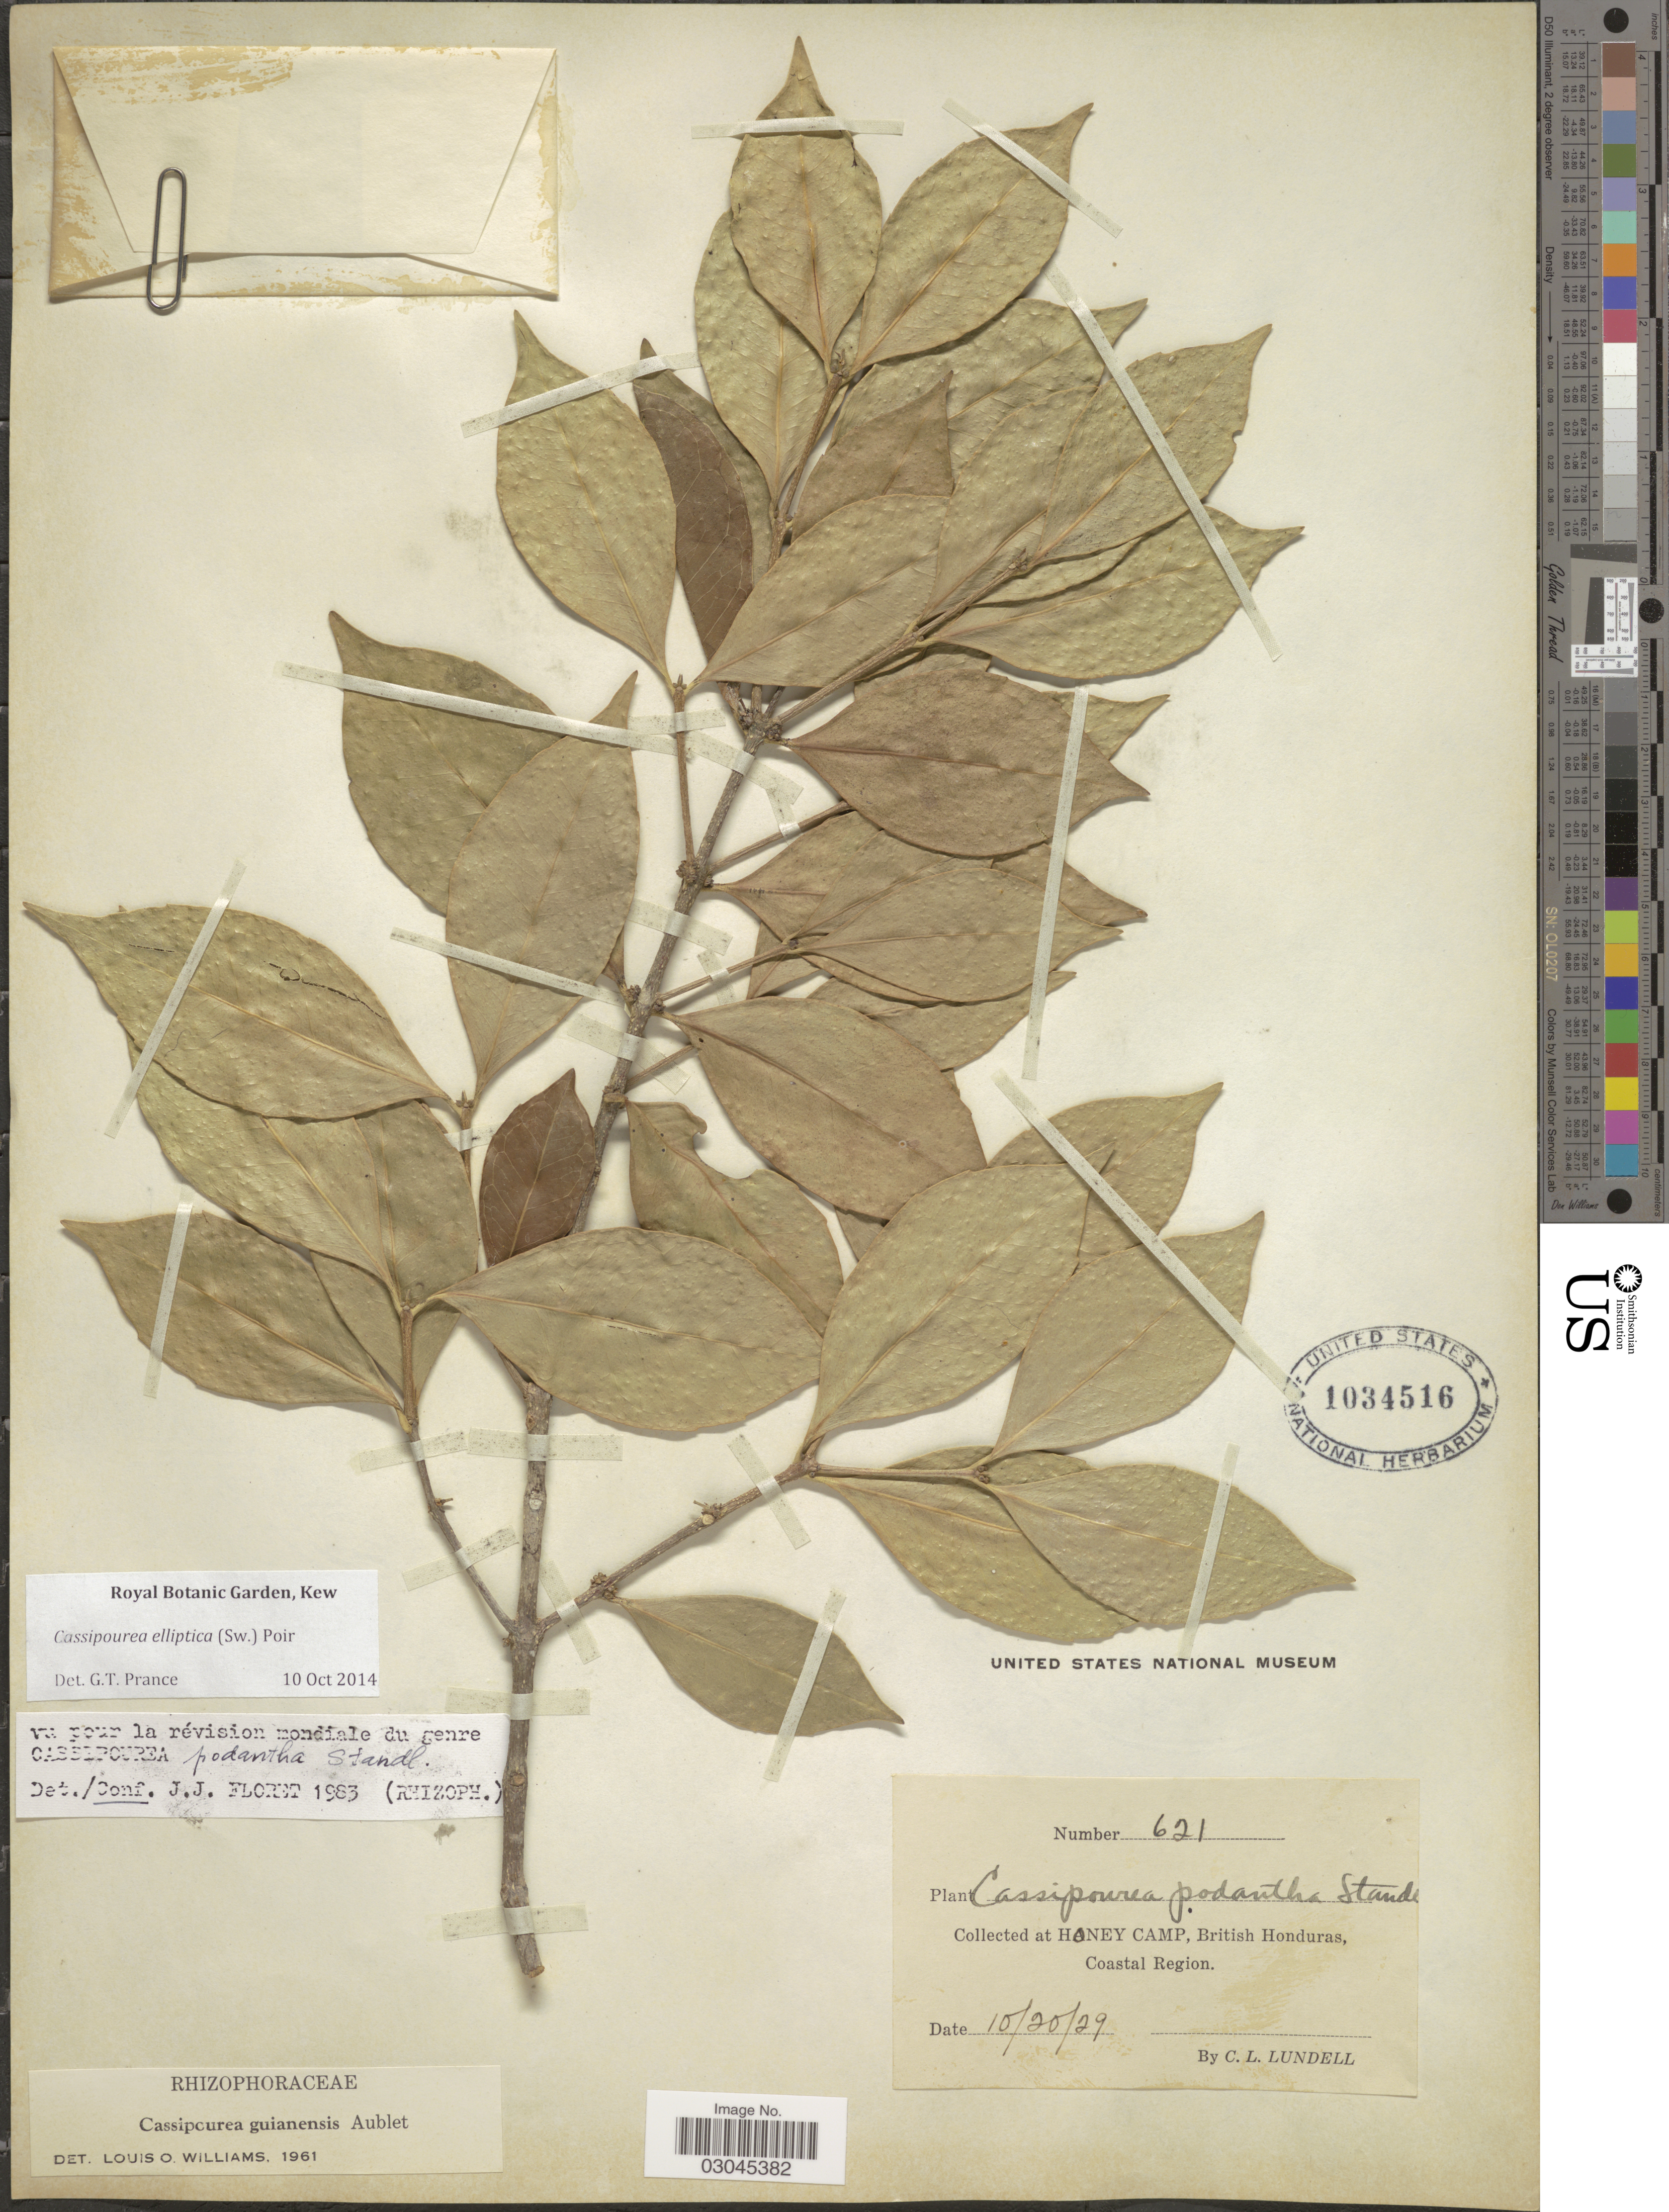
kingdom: Plantae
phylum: Tracheophyta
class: Magnoliopsida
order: Malpighiales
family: Rhizophoraceae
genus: Cassipourea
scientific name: Cassipourea elliptica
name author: (Sw.) Poir.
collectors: C. L. Lundell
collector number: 621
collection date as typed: Transcribed d/m/y: 20/10/29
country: Belize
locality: Honey Camp, British Honduras, Coastal Region.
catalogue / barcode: US 1034516